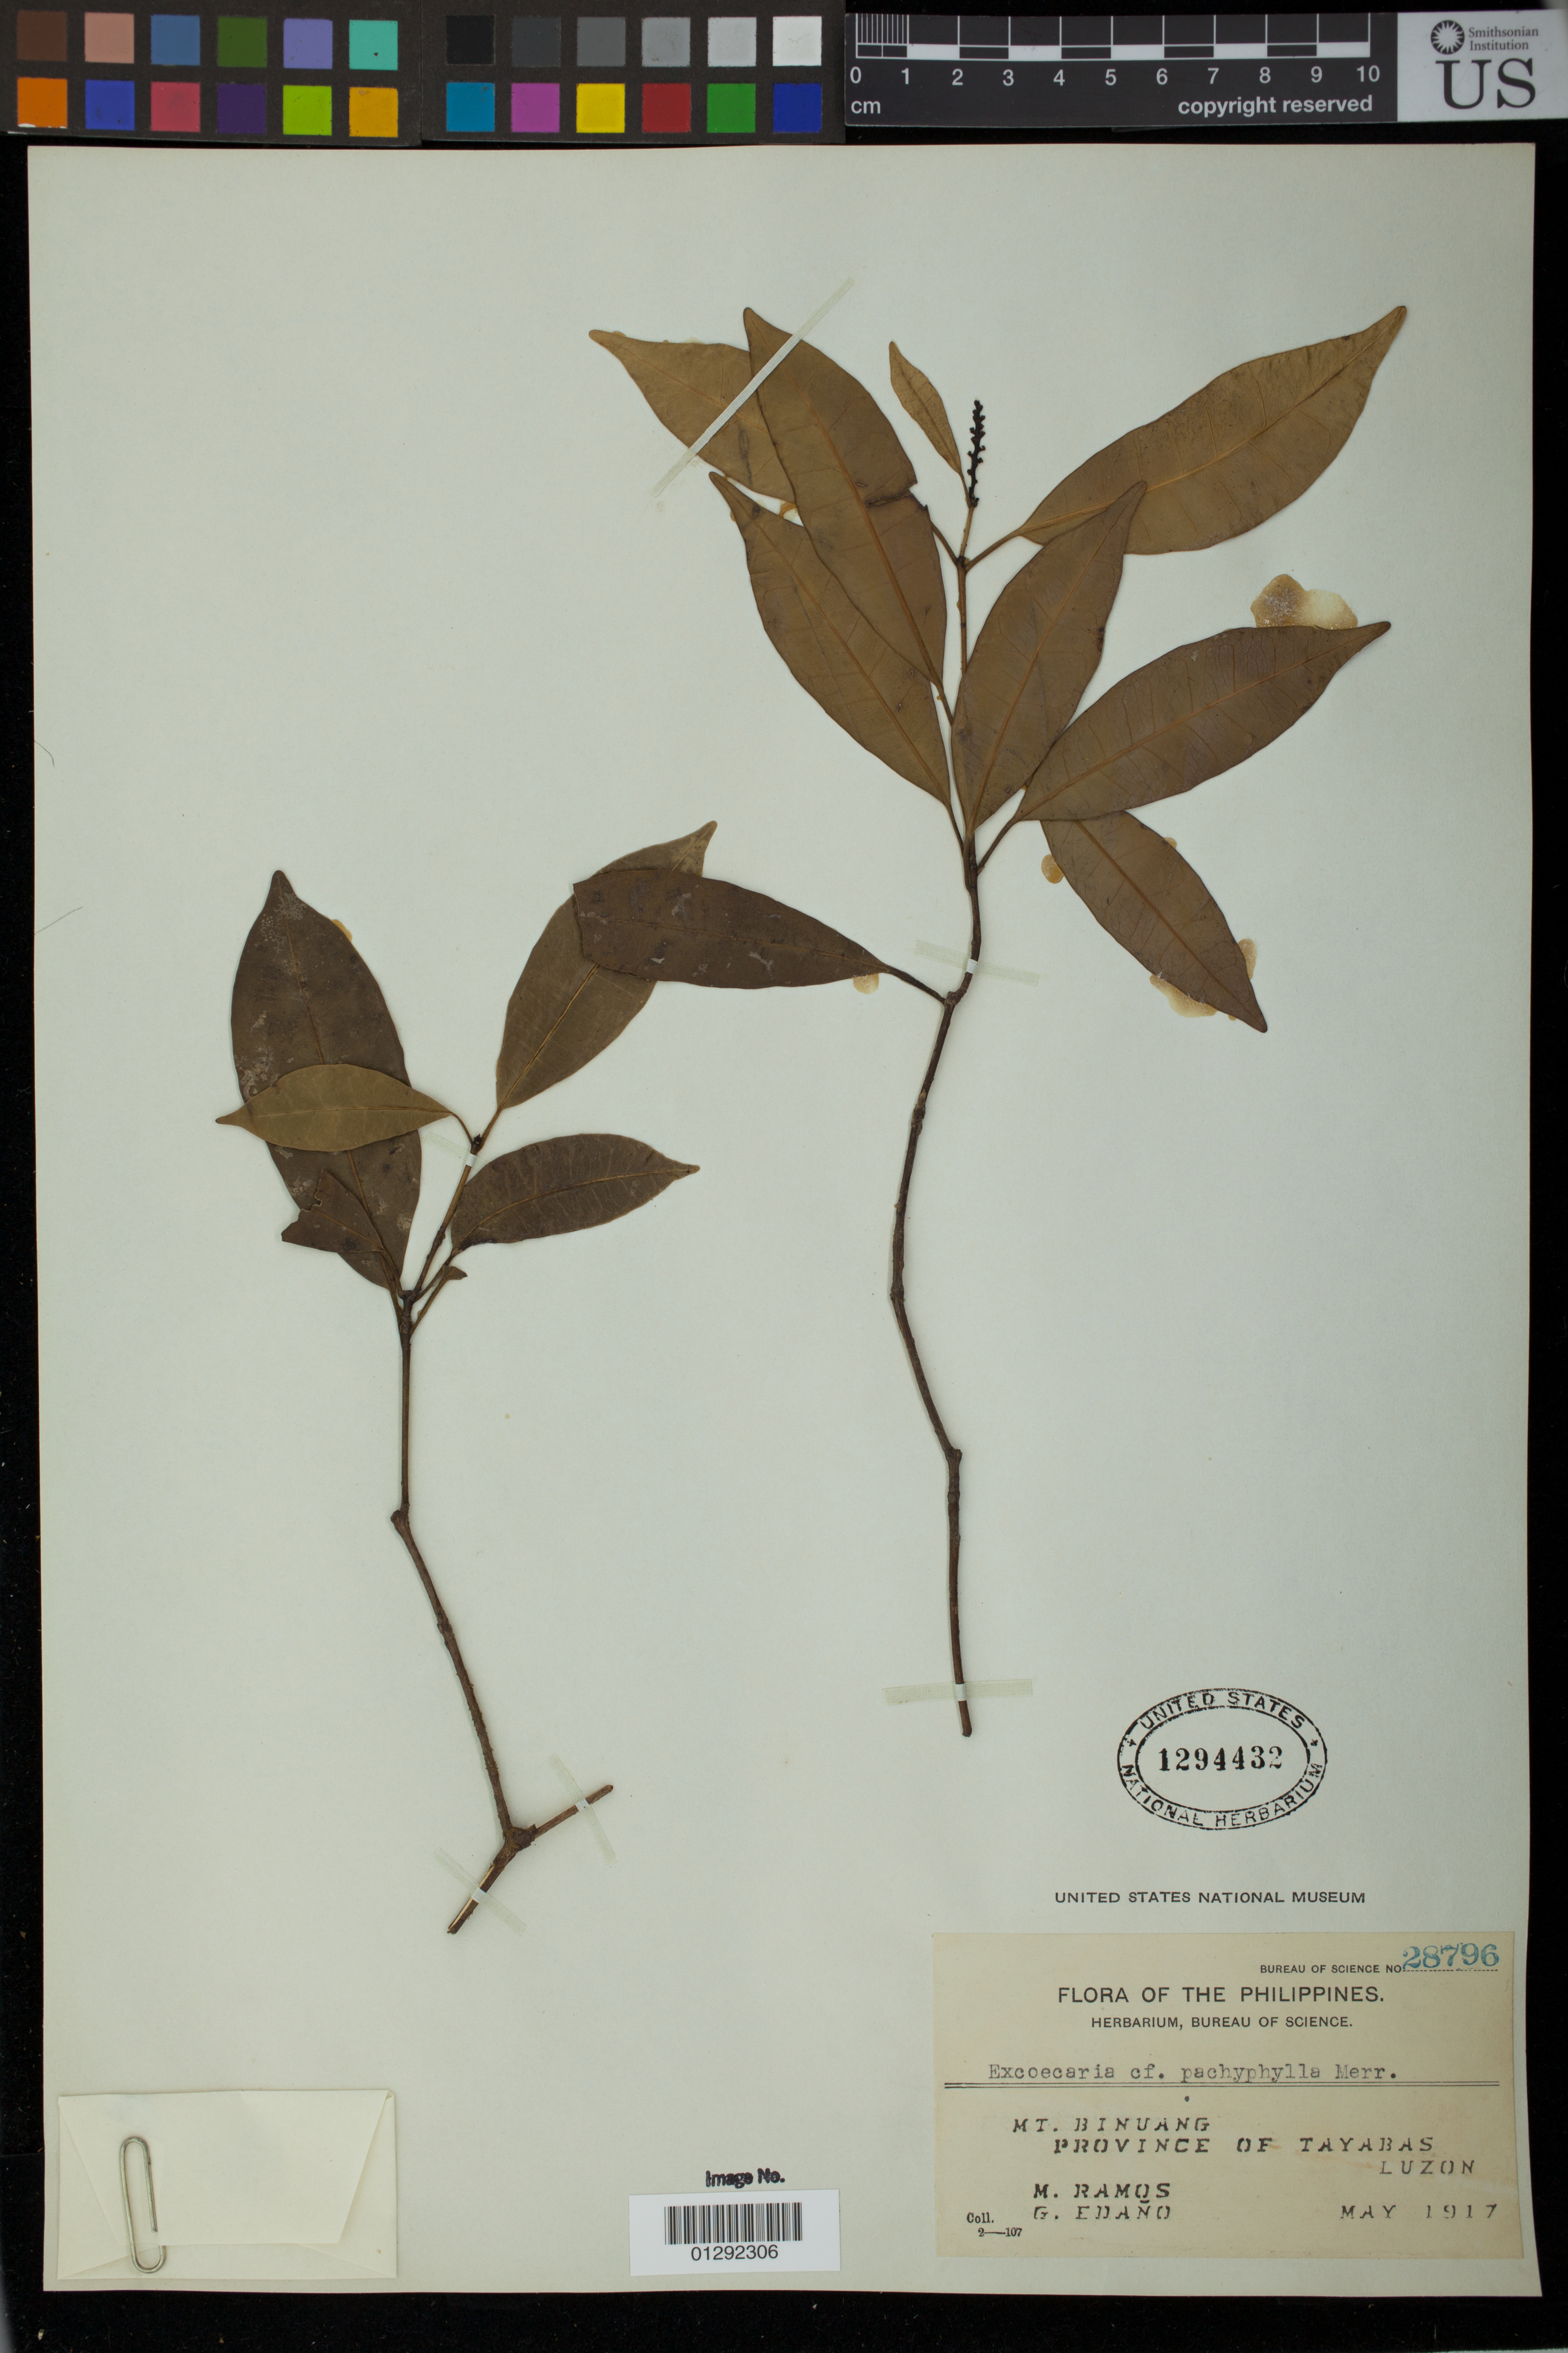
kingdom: Plantae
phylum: Tracheophyta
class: Magnoliopsida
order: Malpighiales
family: Euphorbiaceae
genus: Excoecaria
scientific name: Excoecaria pachyphylla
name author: Merr.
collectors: M. Ramos & G. E. Edaño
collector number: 28796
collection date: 1917-05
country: Philippines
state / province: Calabarzon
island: Luzon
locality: Mt. Binuang, Province of Tayabas, Luzon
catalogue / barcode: US 1294432